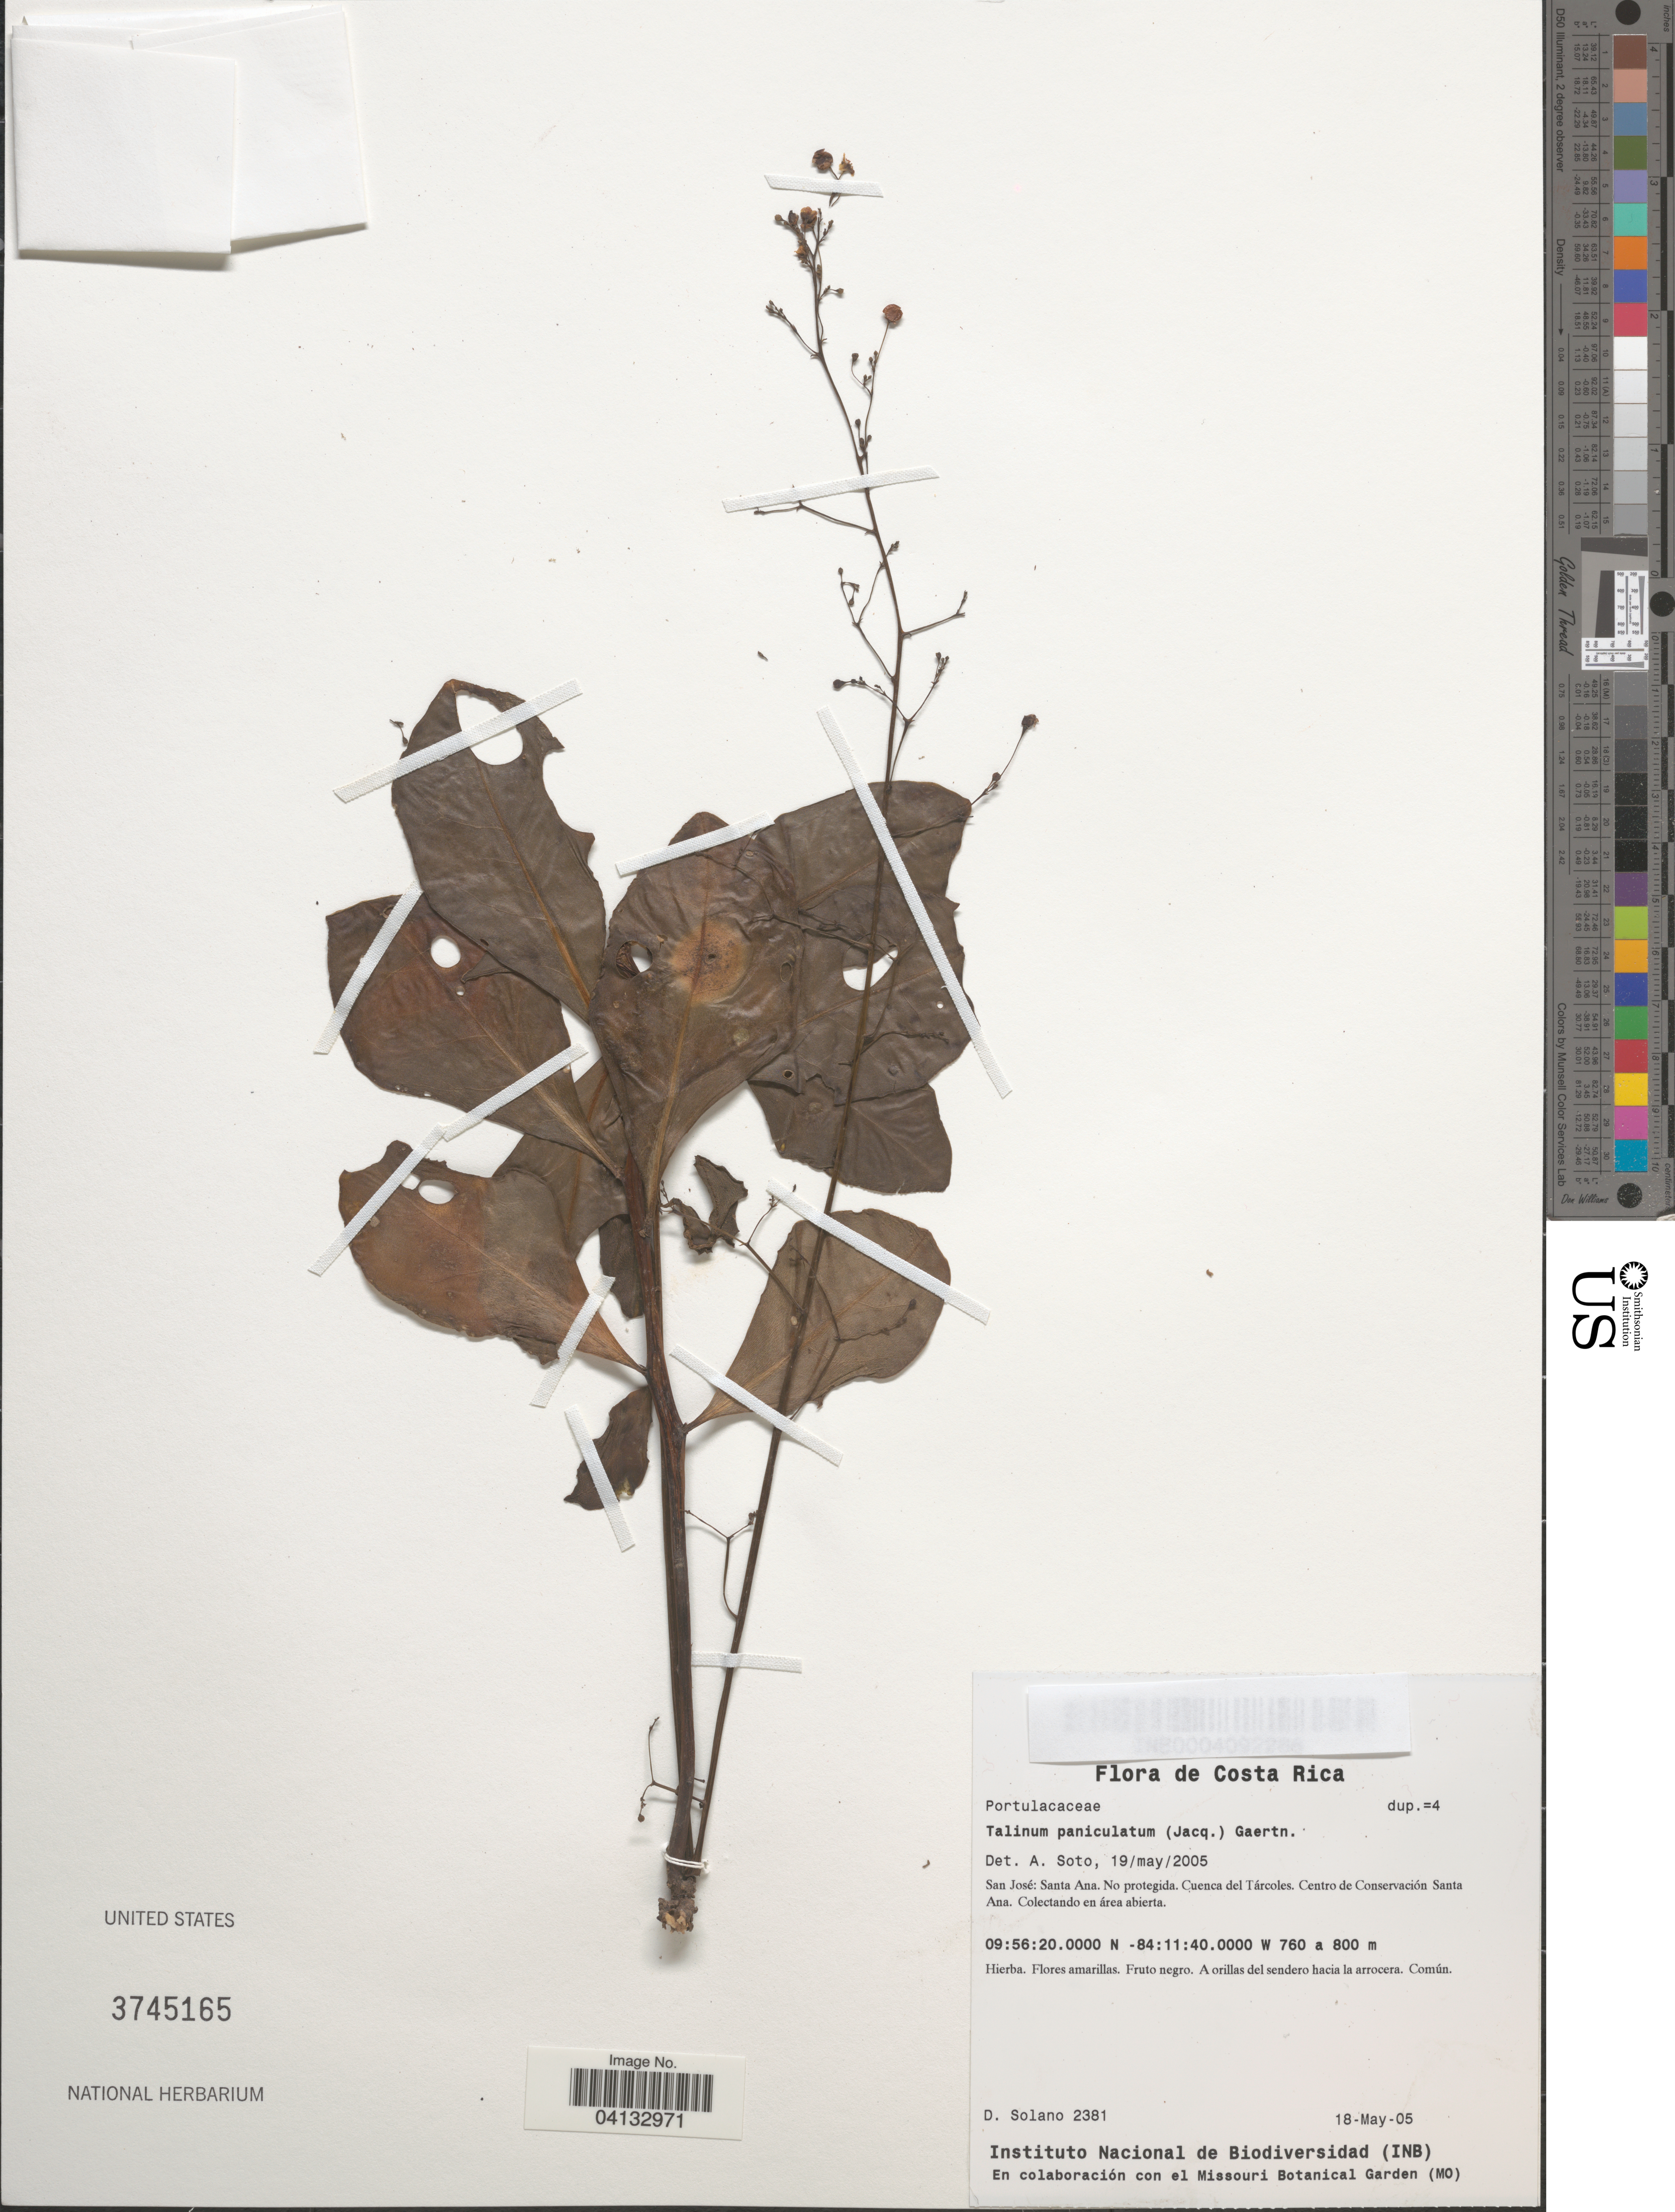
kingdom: Plantae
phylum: Tracheophyta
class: Magnoliopsida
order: Caryophyllales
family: Talinaceae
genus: Talinum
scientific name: Talinum paniculatum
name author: (Jacq.) Gaertn.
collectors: D. Solano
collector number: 2381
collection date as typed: Transcribed d/m/y: 18/5/5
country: Costa Rica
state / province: San José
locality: Santa Ana. No protegida. Cuenca del Tárcoles. Centro de Conservación Santa Ana.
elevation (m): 760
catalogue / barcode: US 3745165